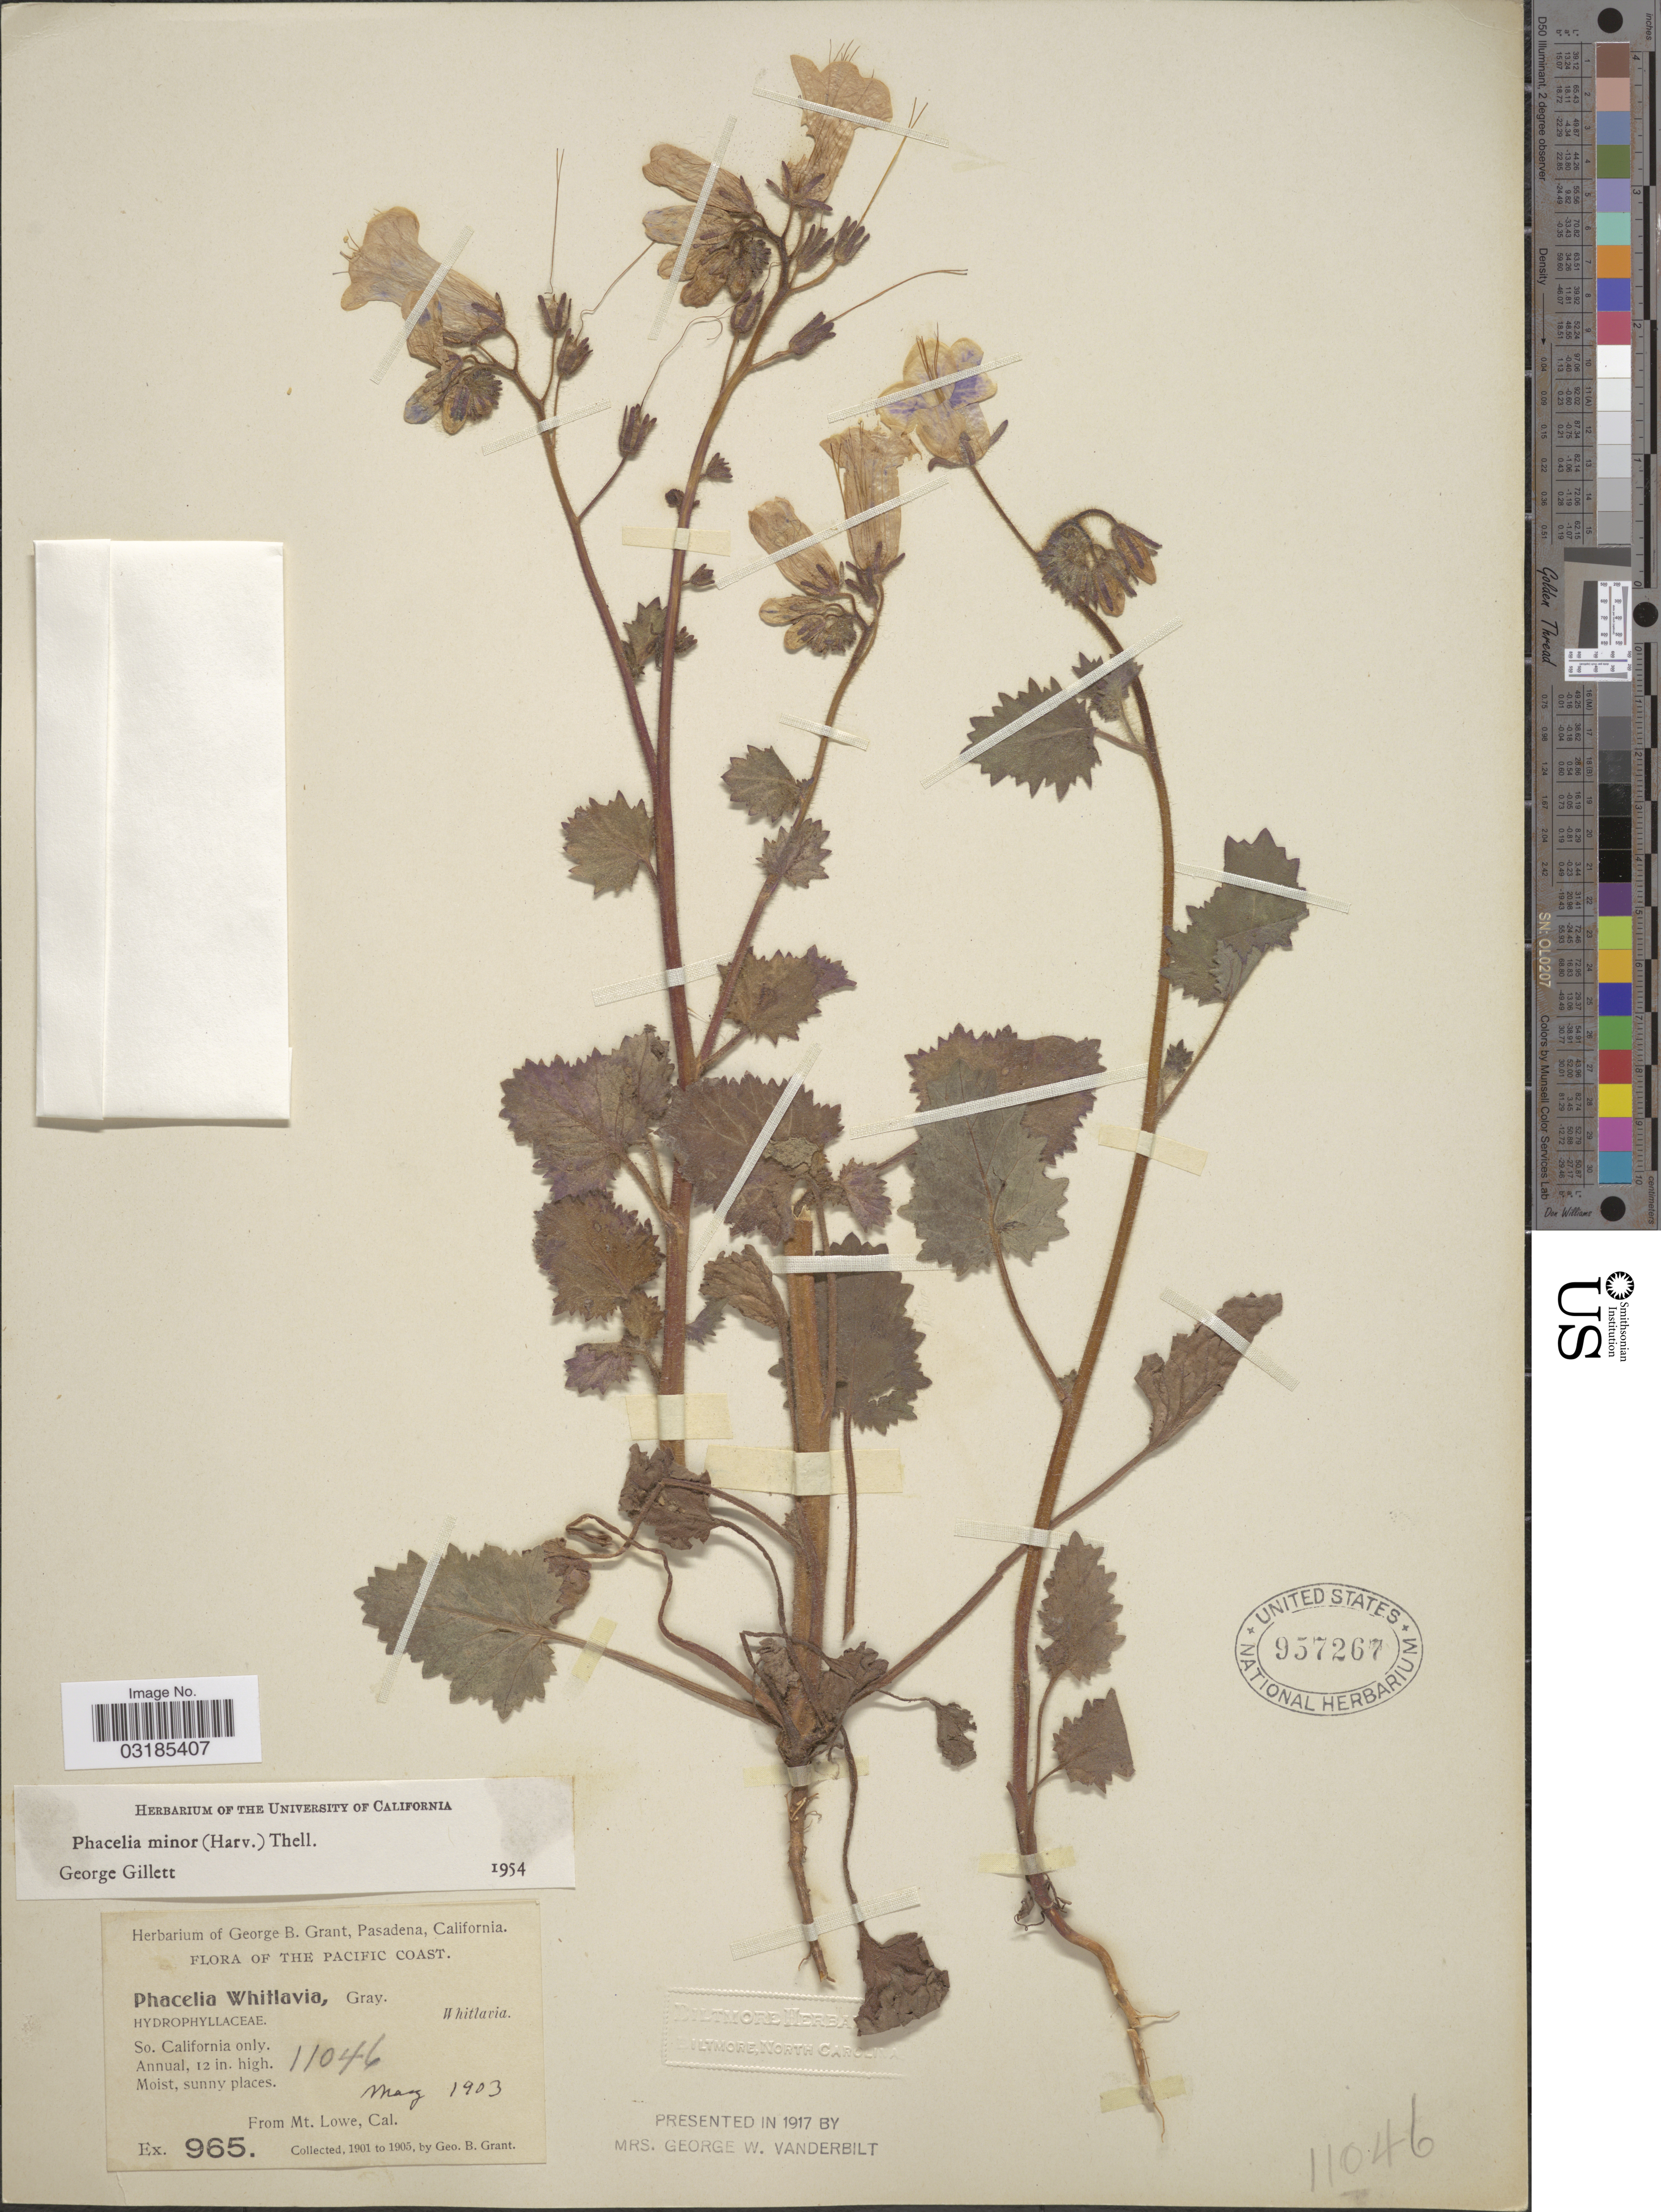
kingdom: Plantae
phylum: Tracheophyta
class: Magnoliopsida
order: Boraginales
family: Hydrophyllaceae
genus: Phacelia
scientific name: Phacelia minor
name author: (Harv.) Thell.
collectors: G. Grant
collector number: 11046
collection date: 1903-05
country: United States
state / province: California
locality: The Pacific Coast. So. California only. Mt. Lowe.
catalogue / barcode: US 957267